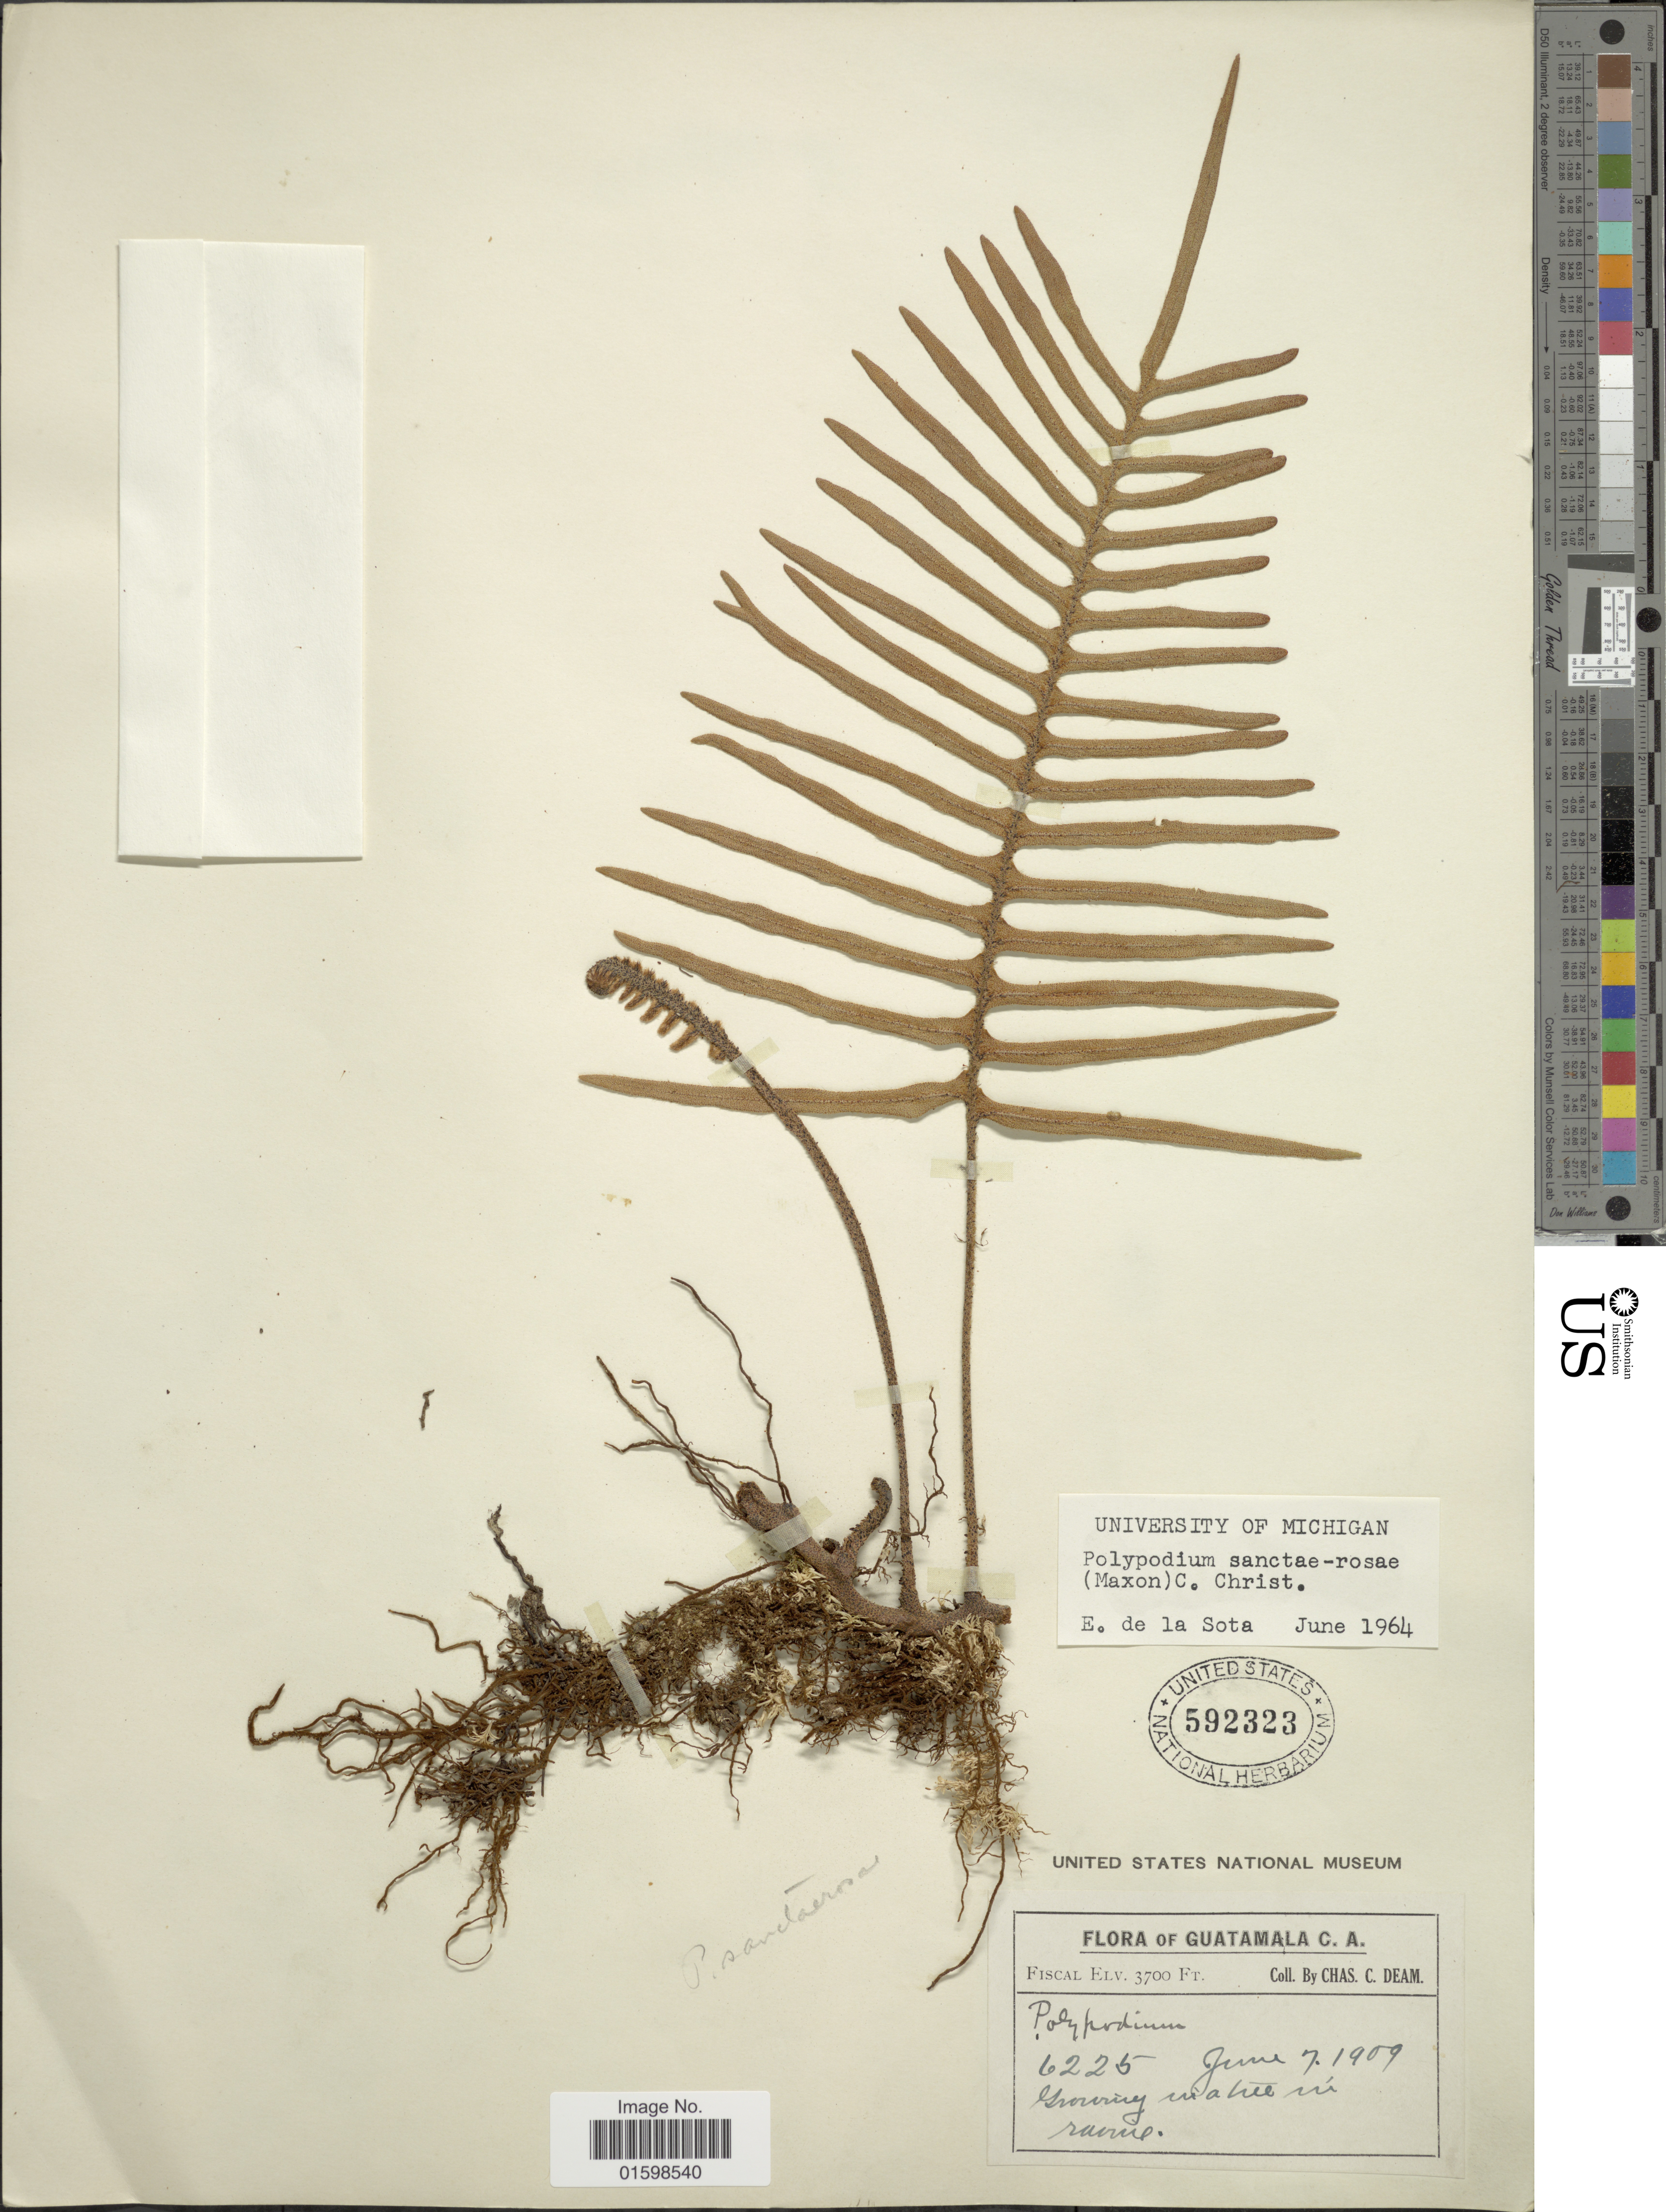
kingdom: Plantae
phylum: Tracheophyta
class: Polypodiopsida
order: Polypodiales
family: Polypodiaceae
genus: Pleopeltis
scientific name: Pleopeltis sanctae-rosae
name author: (Maxon) A.R. Sm. & Tejero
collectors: C. C. Deam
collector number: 6225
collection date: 1909-06-07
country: Guatemala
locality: Guatemala, C. A., growing in a tree in ravine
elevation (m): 1128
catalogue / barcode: US 592323